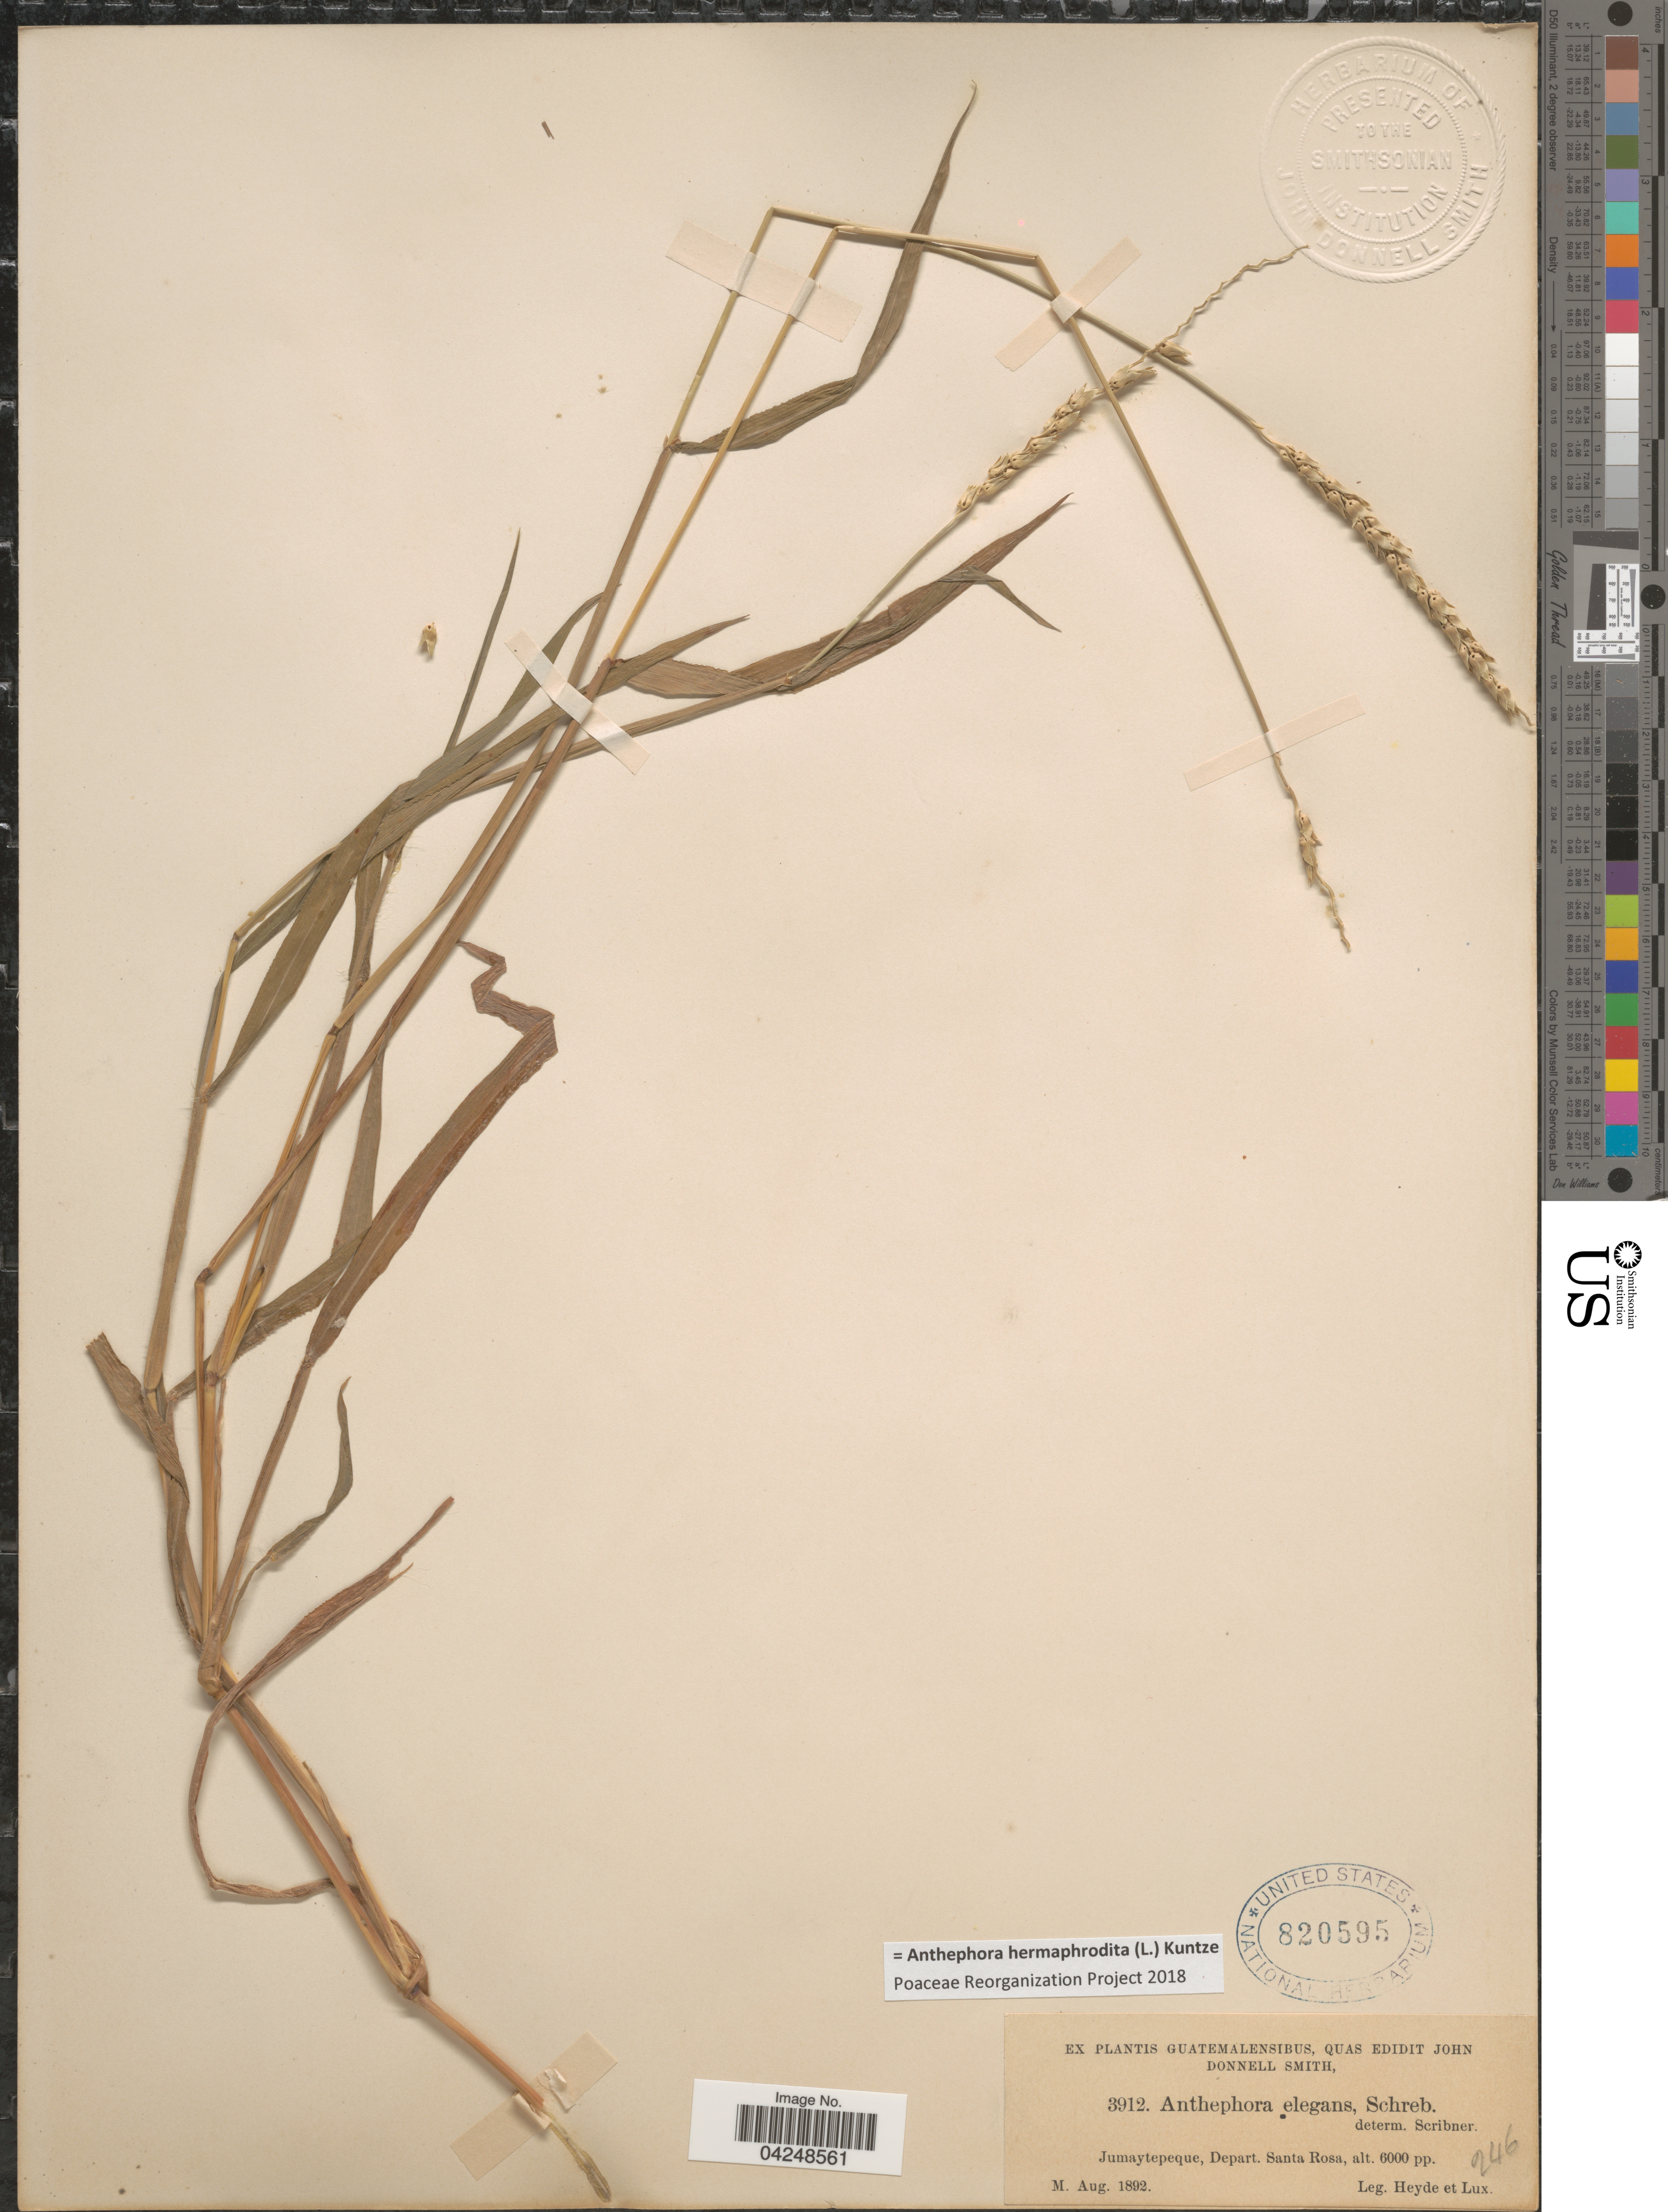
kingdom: Plantae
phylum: Tracheophyta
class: Liliopsida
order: Poales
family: Poaceae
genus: Anthephora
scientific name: Anthephora hermaphrodita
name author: (L.) Kuntze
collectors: Heyde & Lux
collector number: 3912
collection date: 1892-08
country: Guatemala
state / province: Santa Rosa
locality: Guatemalensibus. Jumaytepeque, Depart. Santa Rosa.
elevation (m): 1829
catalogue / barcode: US 820595